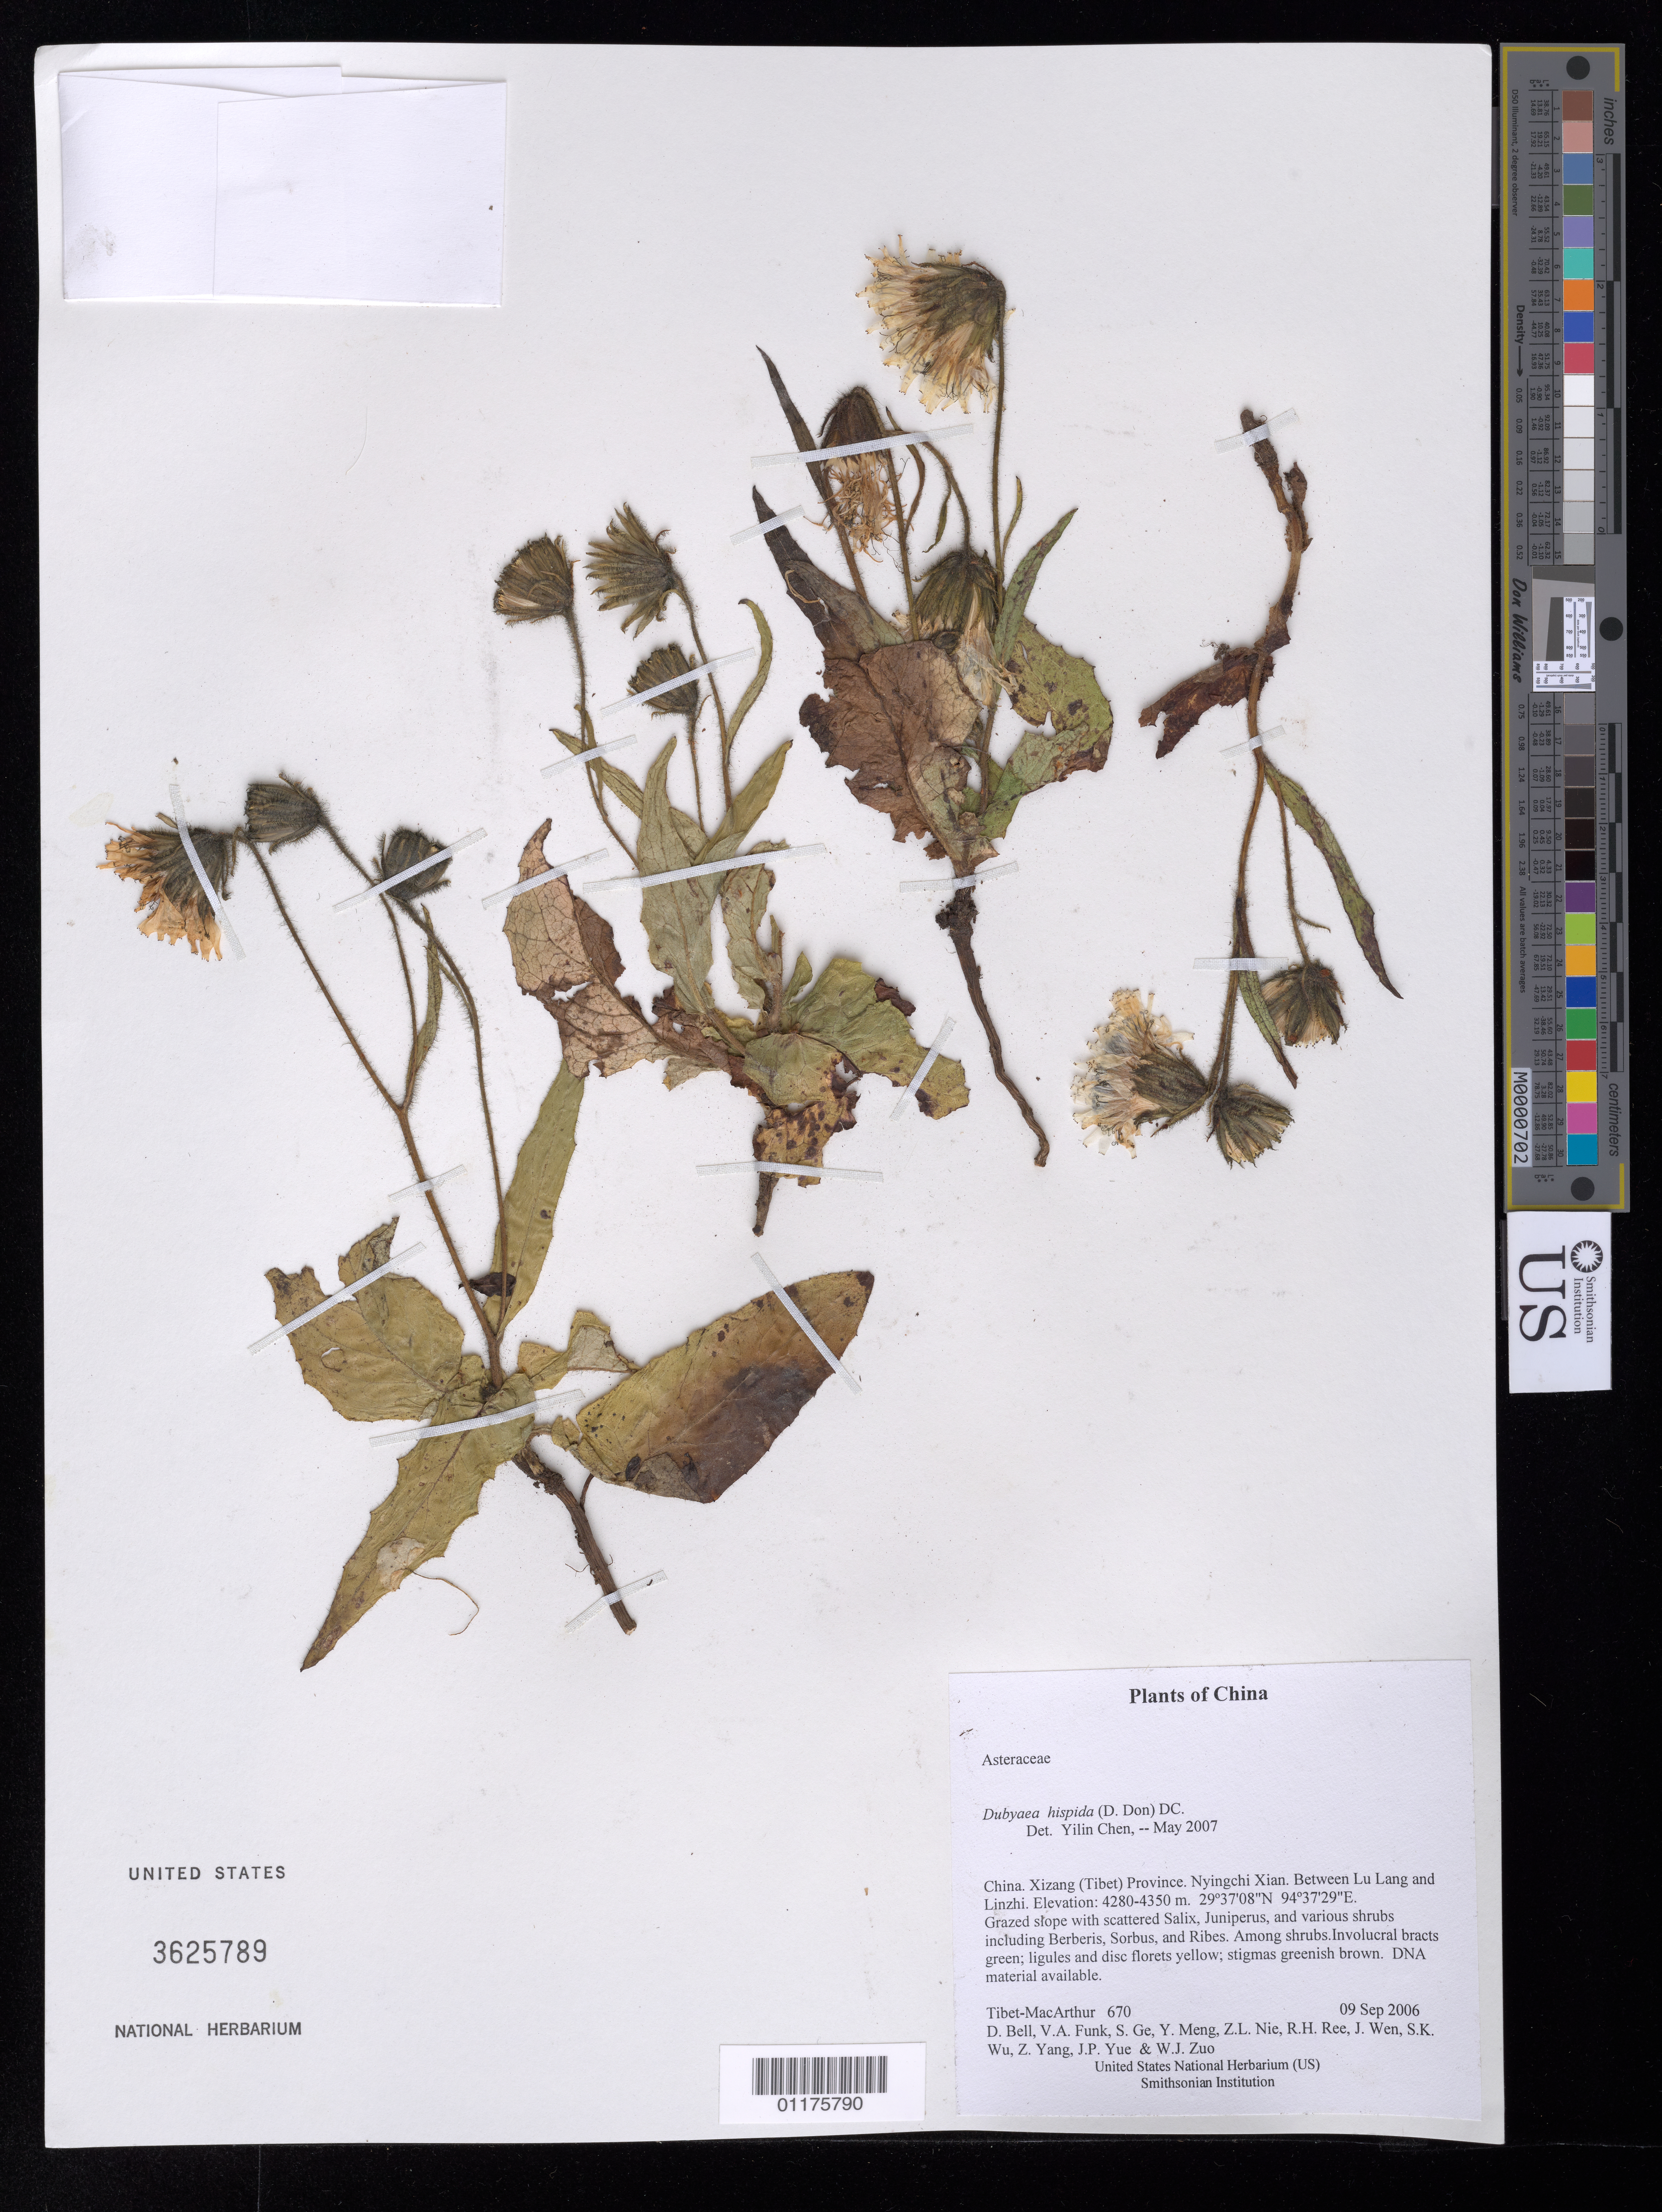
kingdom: Plantae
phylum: Tracheophyta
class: Magnoliopsida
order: Asterales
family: Asteraceae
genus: Dubyaea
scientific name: Dubyaea hispida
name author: (D. Don) DC.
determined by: Yilin Chen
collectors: Tibet-MacArthur, D. A. Bell, V. Funk, S. Ge, Y. Meng, Z. Nie, R. Ree, J. Wen, S. K. Wu, Z. Yang, J. Yue & W. Zuo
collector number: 670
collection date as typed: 09 Sep 2006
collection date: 2006-09-09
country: China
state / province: Xizang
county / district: Nyingchi Xian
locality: Between Lu Lang and Linzhi.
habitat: Grazed slope with scattered Salix, Juniperus, and various shrubs including Berberis, Sorbus, and Ribes. Among shrubs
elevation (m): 4280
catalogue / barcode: US 3625789